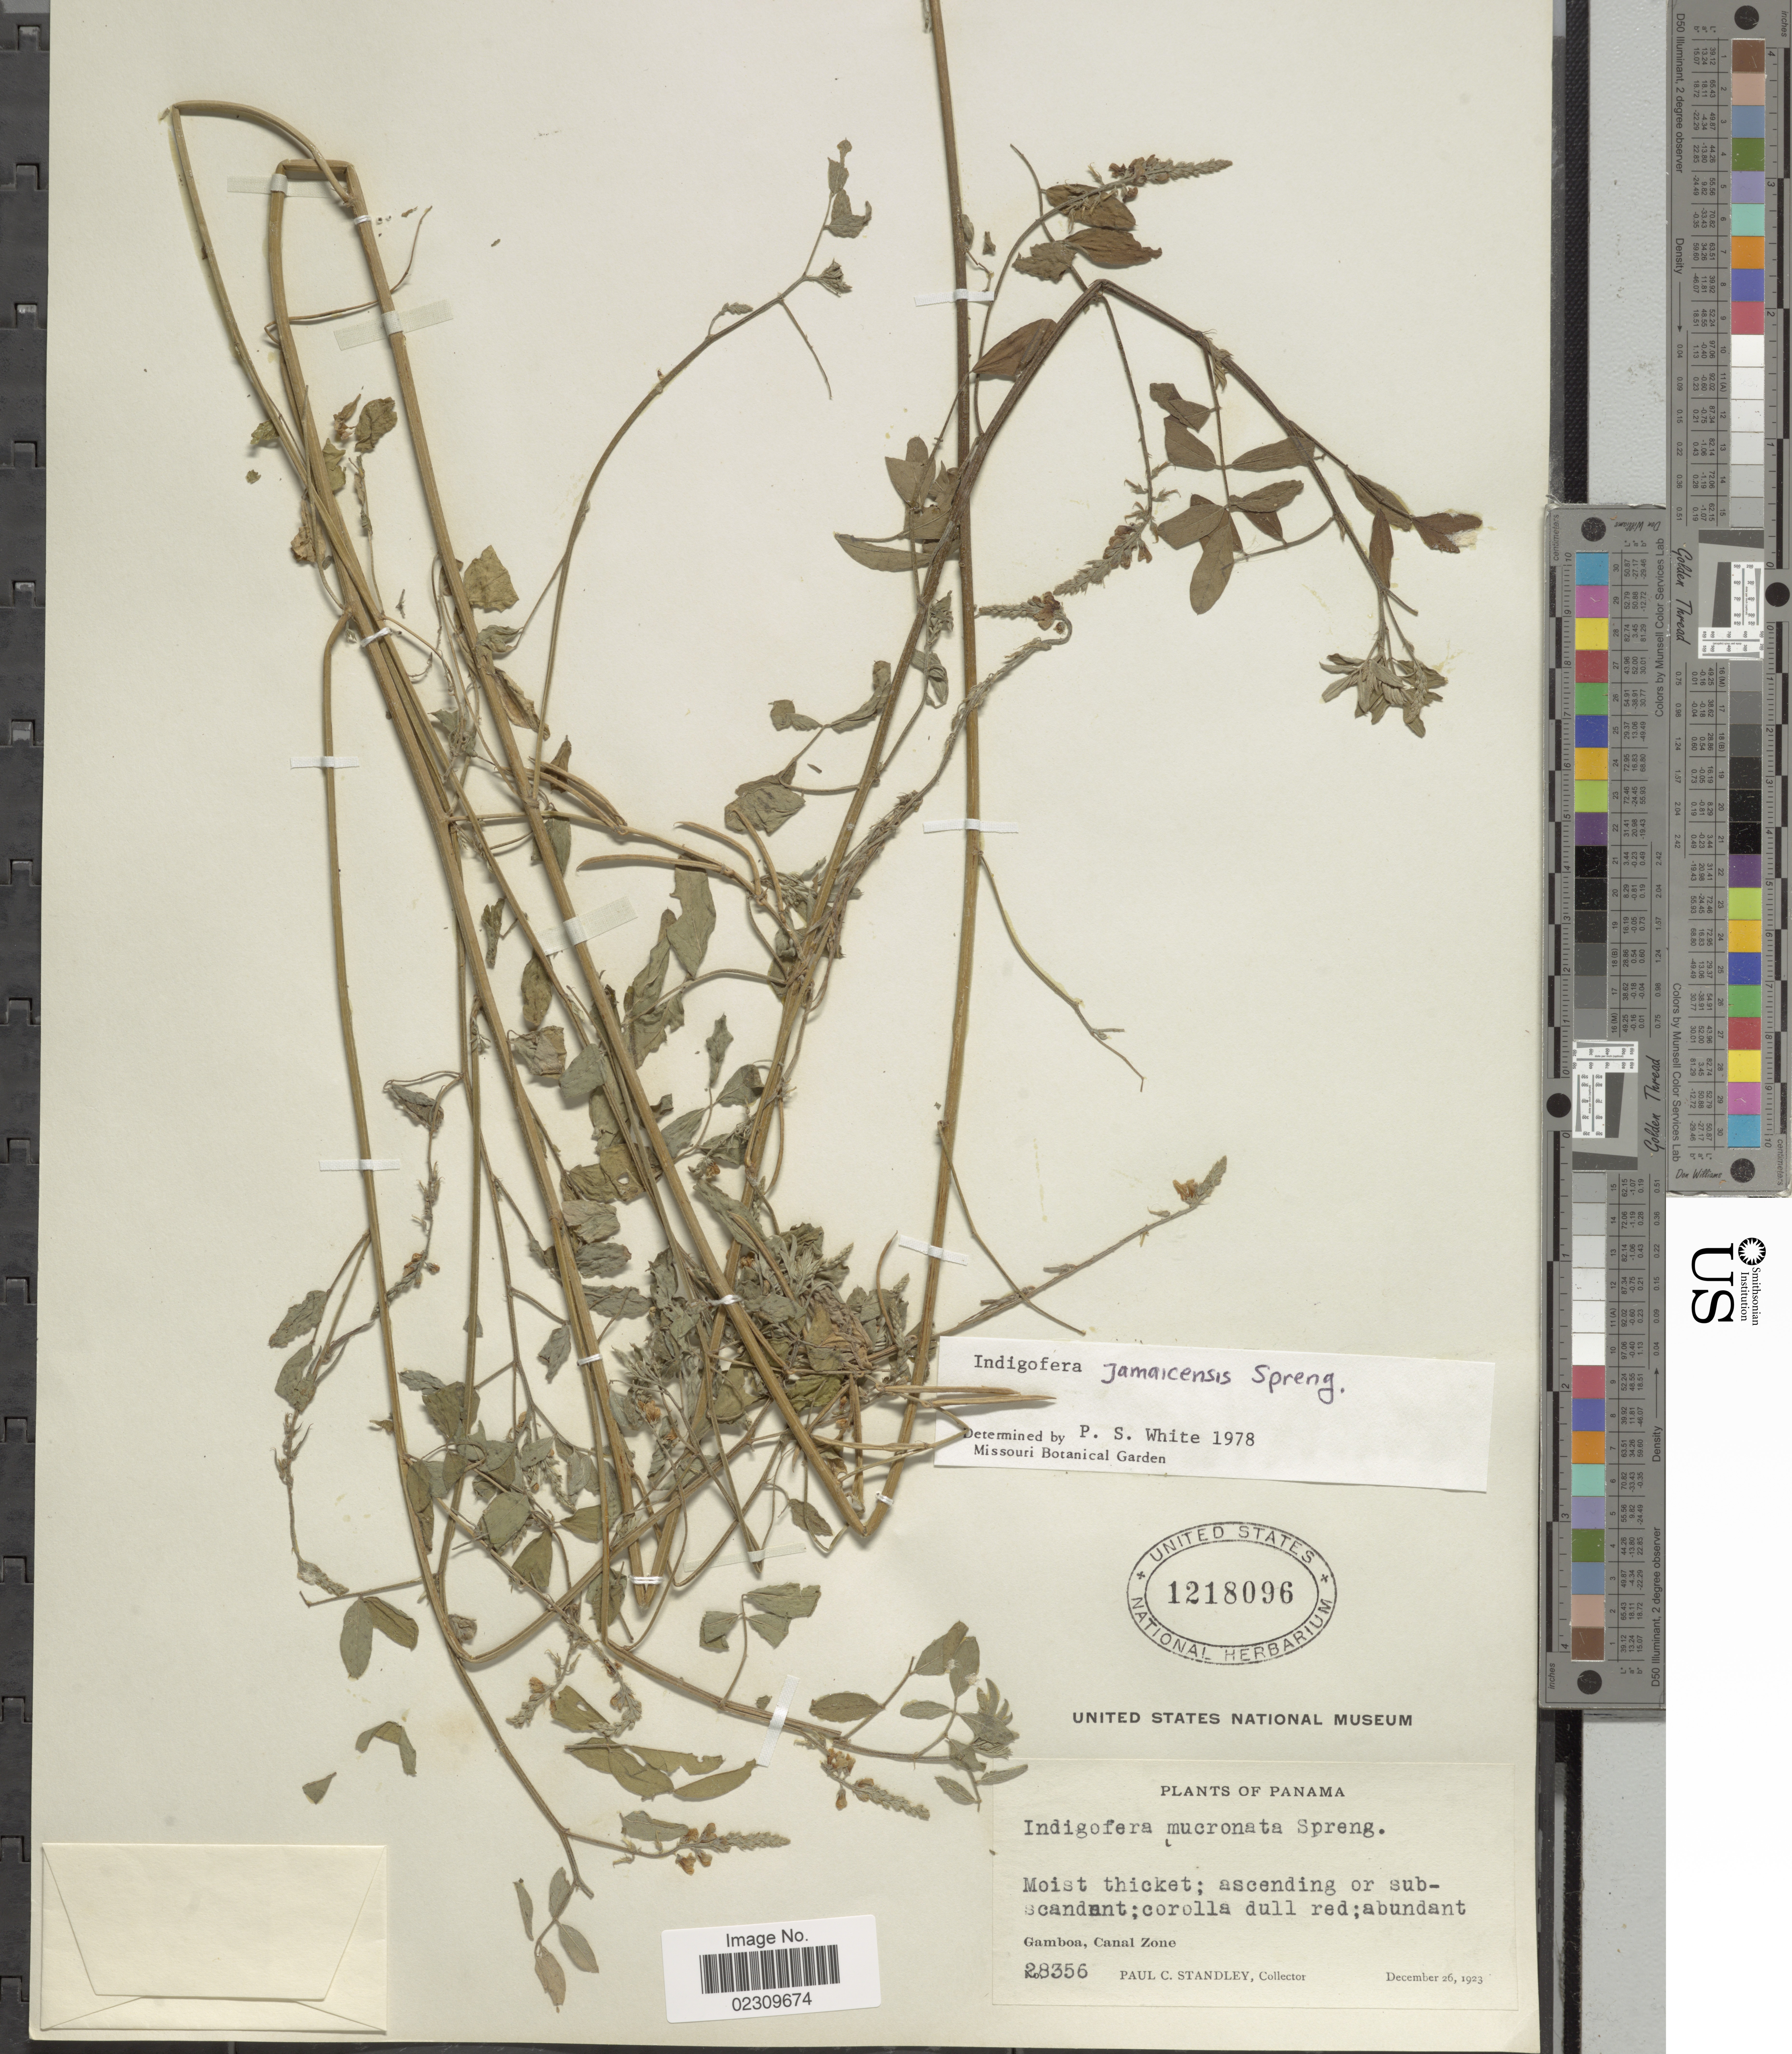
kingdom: Plantae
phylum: Tracheophyta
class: Magnoliopsida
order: Fabales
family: Fabaceae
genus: Indigofera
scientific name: Indigofera jamaicensis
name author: Spreng.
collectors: P. C. Standley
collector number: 28356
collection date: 1923-12-26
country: Panama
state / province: Colón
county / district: Canal Zone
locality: Gamboa, Canal Zone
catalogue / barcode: US 1218096